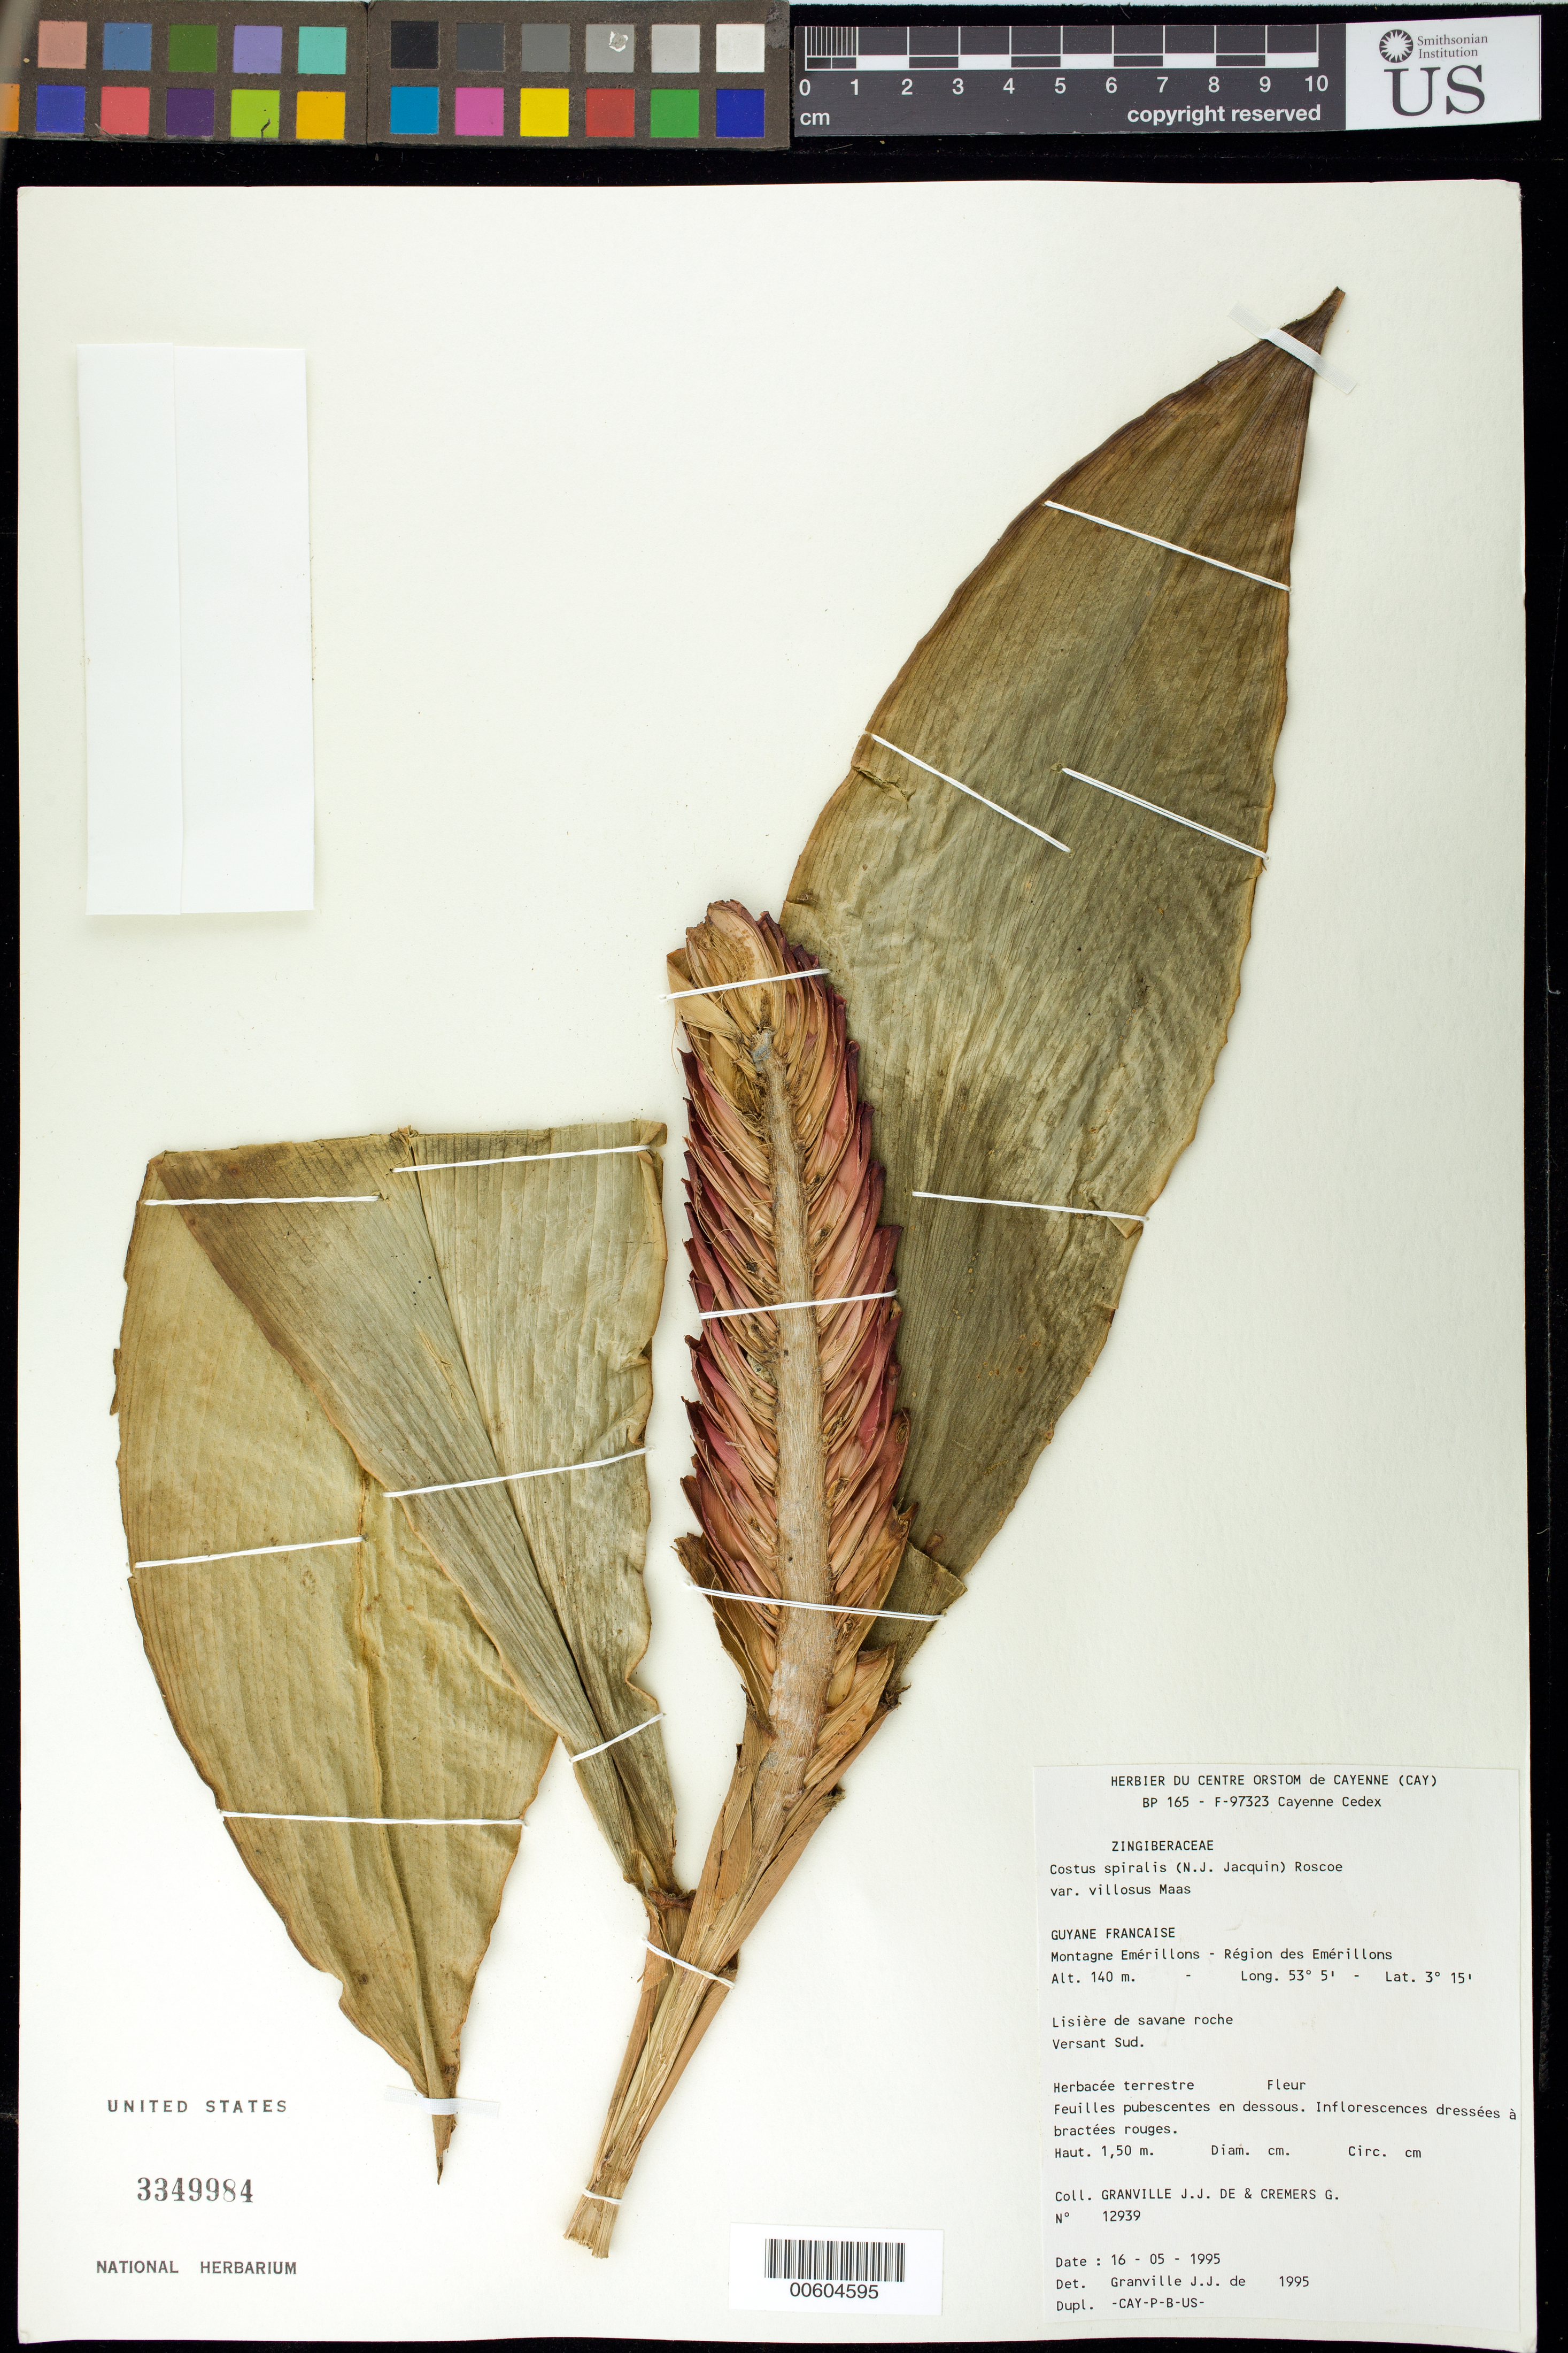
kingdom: Plantae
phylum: Tracheophyta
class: Liliopsida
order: Zingiberales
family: Costaceae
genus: Costus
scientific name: Costus spiralis var. spiralis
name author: (Jacq.) Roscoe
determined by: Granville, J. J. de, (CAY), Institut de Recherche pour le Developpement (IRD) (FRENCH GUIANA)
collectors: J.-J. de Granville & G. Cremers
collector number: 12939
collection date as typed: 16-May-95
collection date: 1995-05-16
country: French Guiana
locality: Montagne Emerillions, region des Emerillions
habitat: Edge of rocky savanna, S slope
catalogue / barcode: US 3349984